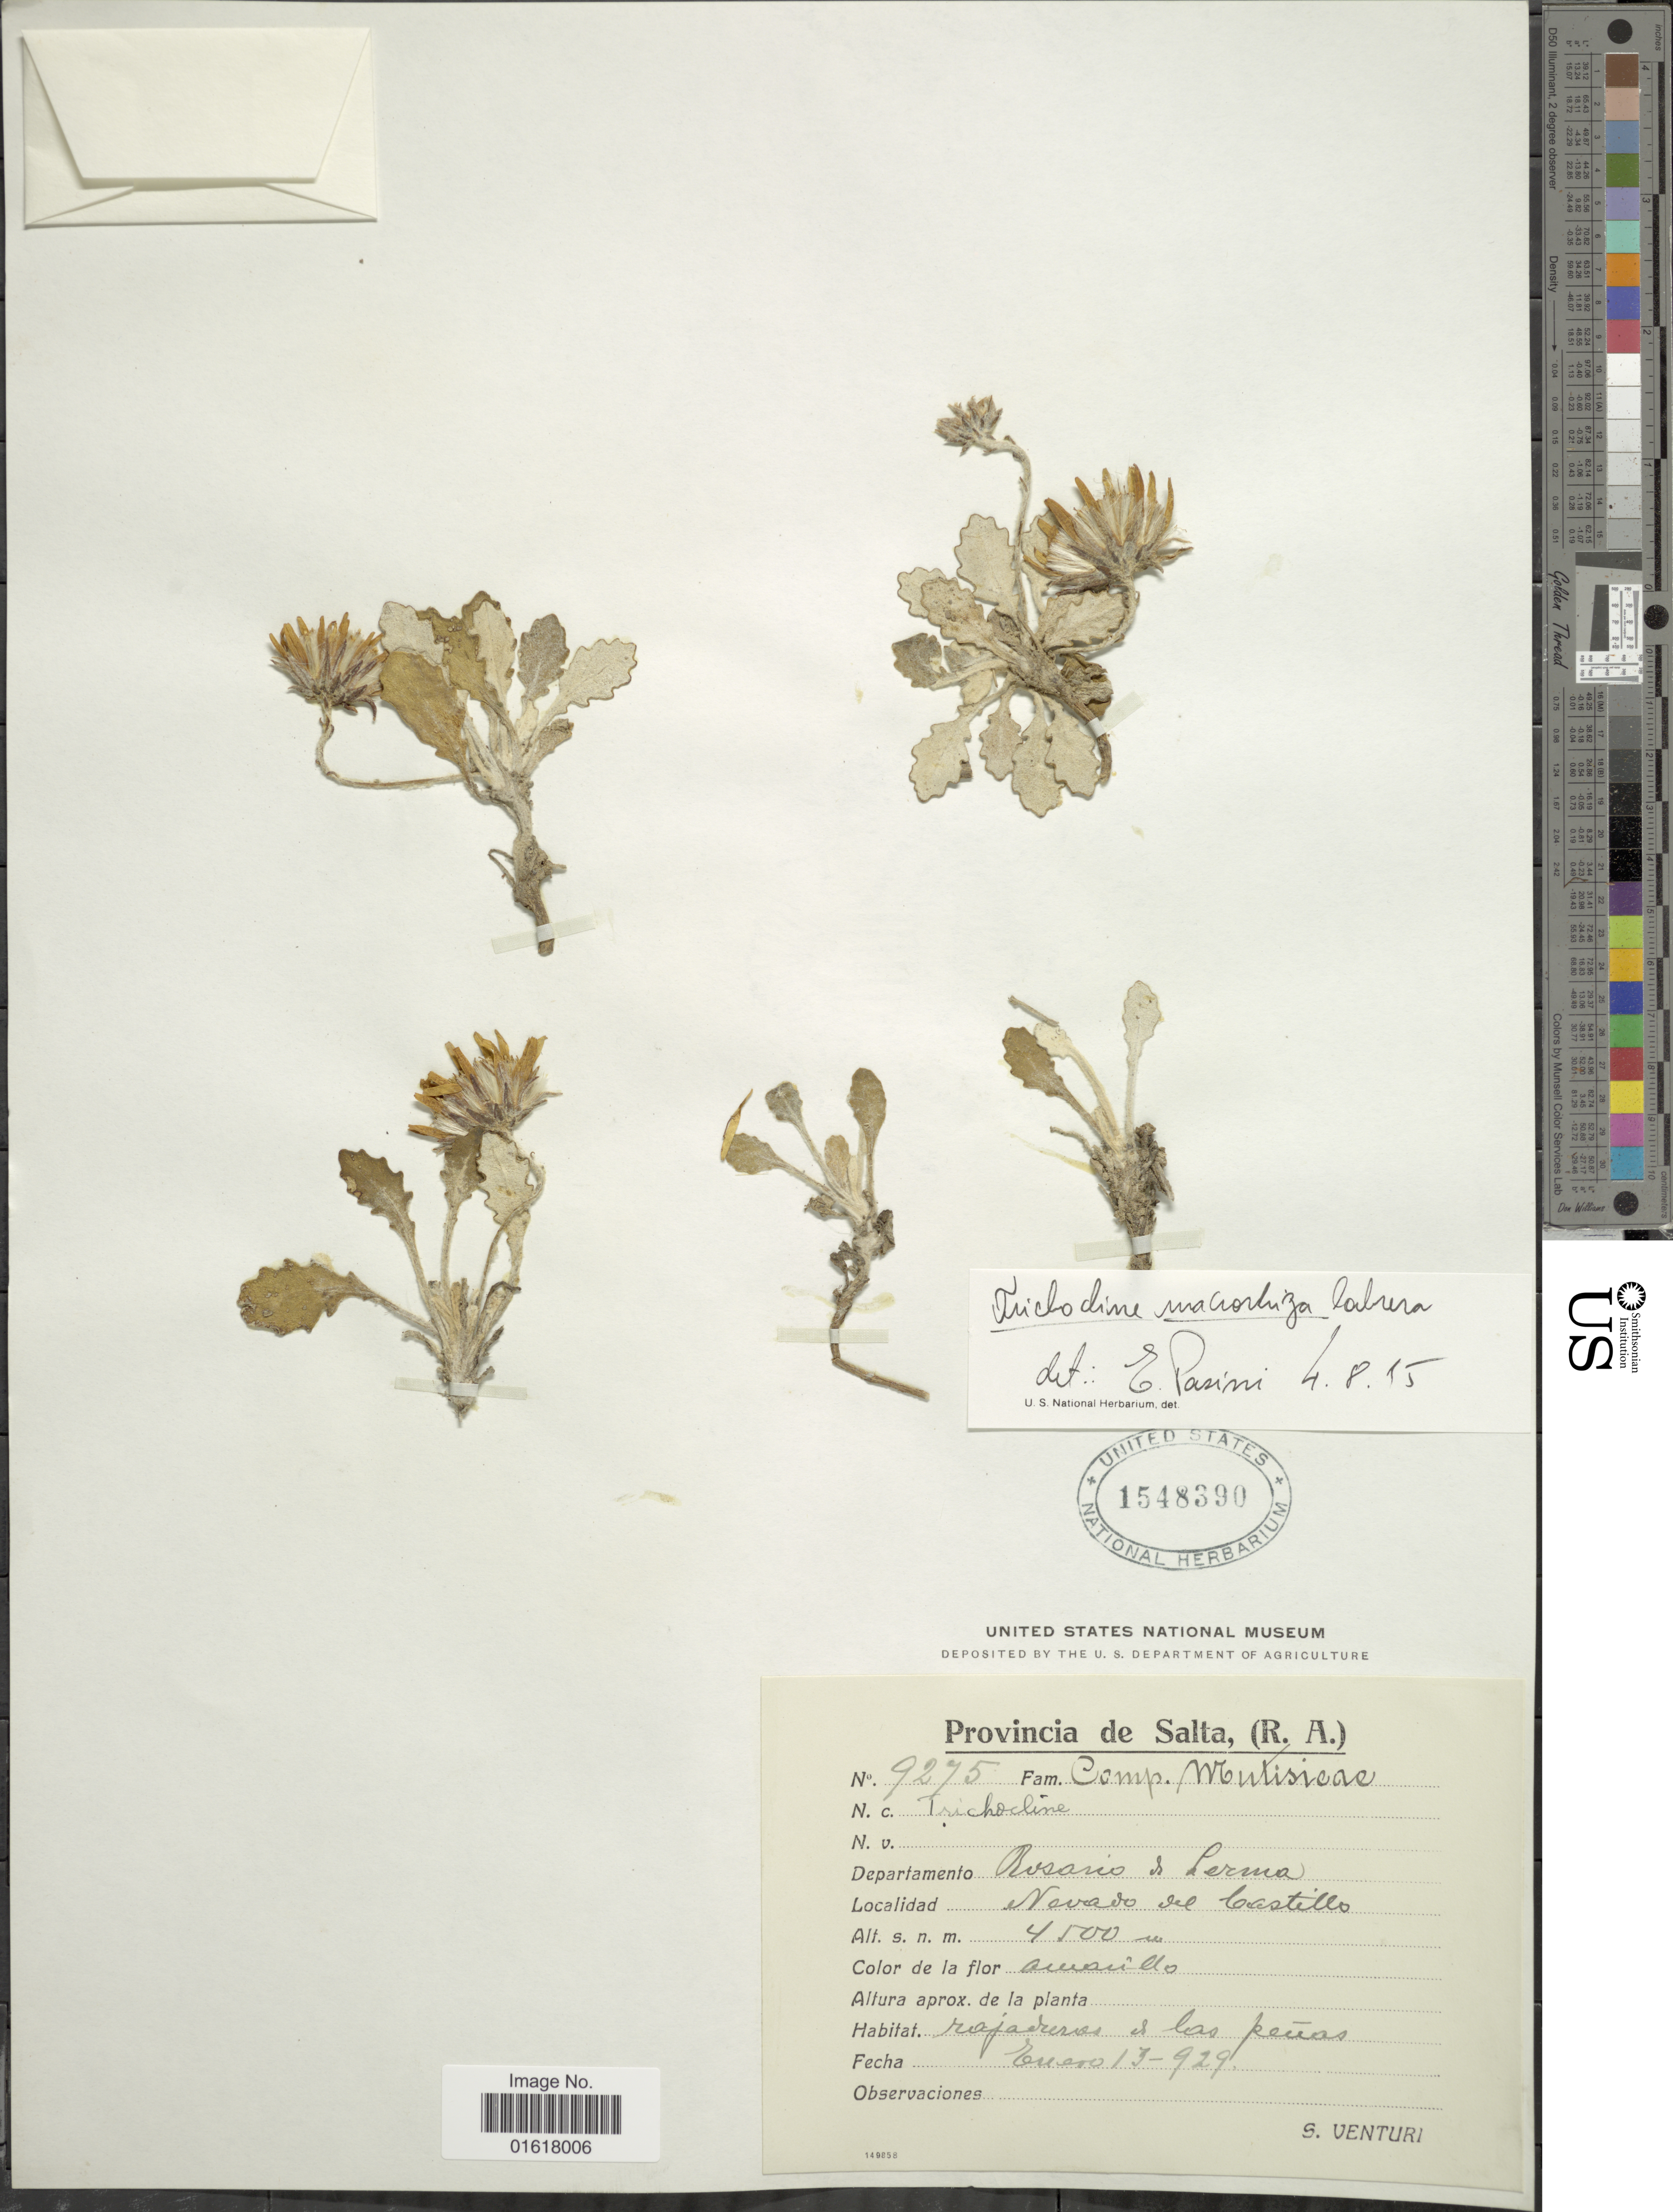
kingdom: Plantae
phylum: Tracheophyta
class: Magnoliopsida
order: Asterales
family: Asteraceae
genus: Trichocline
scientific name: Trichocline macrorhiza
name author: Cabrera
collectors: S. Venturi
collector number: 9275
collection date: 1929-01-13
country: Argentina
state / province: Salta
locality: Departamento Rosario de Leruva. Nevado del Castillo. R.A.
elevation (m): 4500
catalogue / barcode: US 1548390